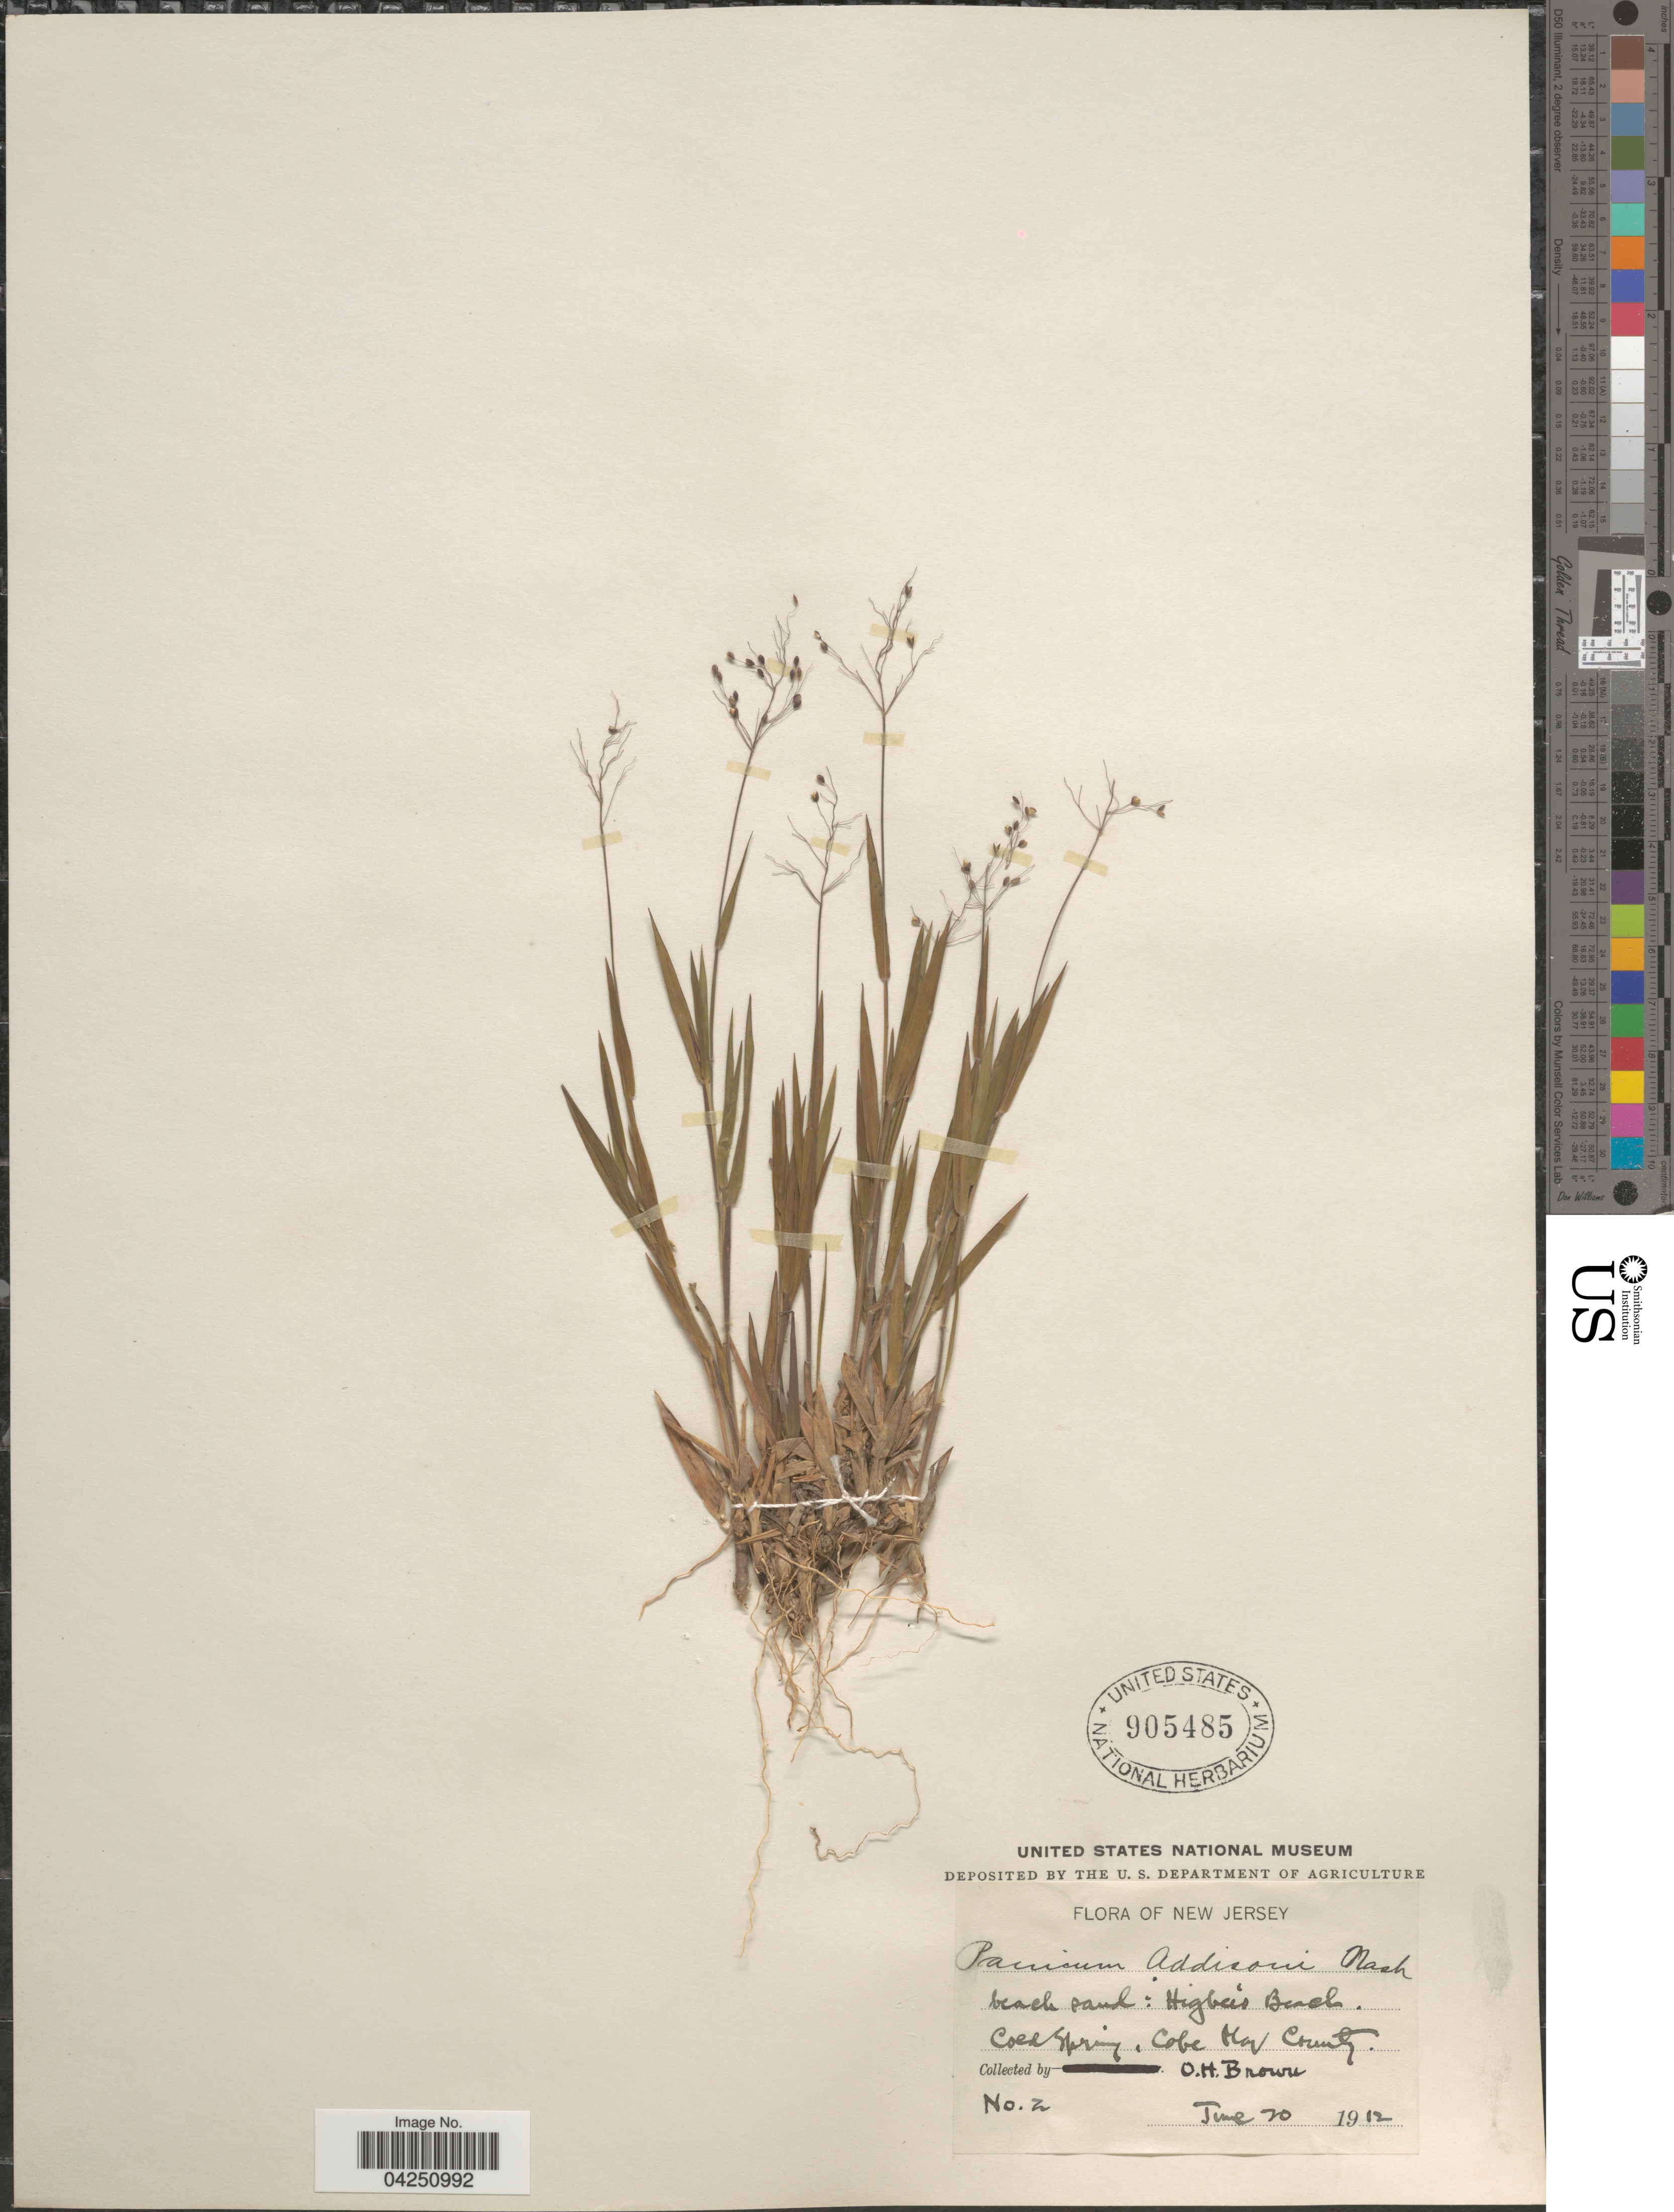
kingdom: Plantae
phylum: Tracheophyta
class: Liliopsida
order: Poales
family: Poaceae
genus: Dichanthelium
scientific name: Dichanthelium acuminatum var. acuminatum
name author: (Sw.) Gould & C.A. Clark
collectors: O. Brown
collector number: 2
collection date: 1912-06-20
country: United States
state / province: New Jersey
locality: Higbee's Beach. Cold Spring, Cape May County.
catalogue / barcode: US 905485